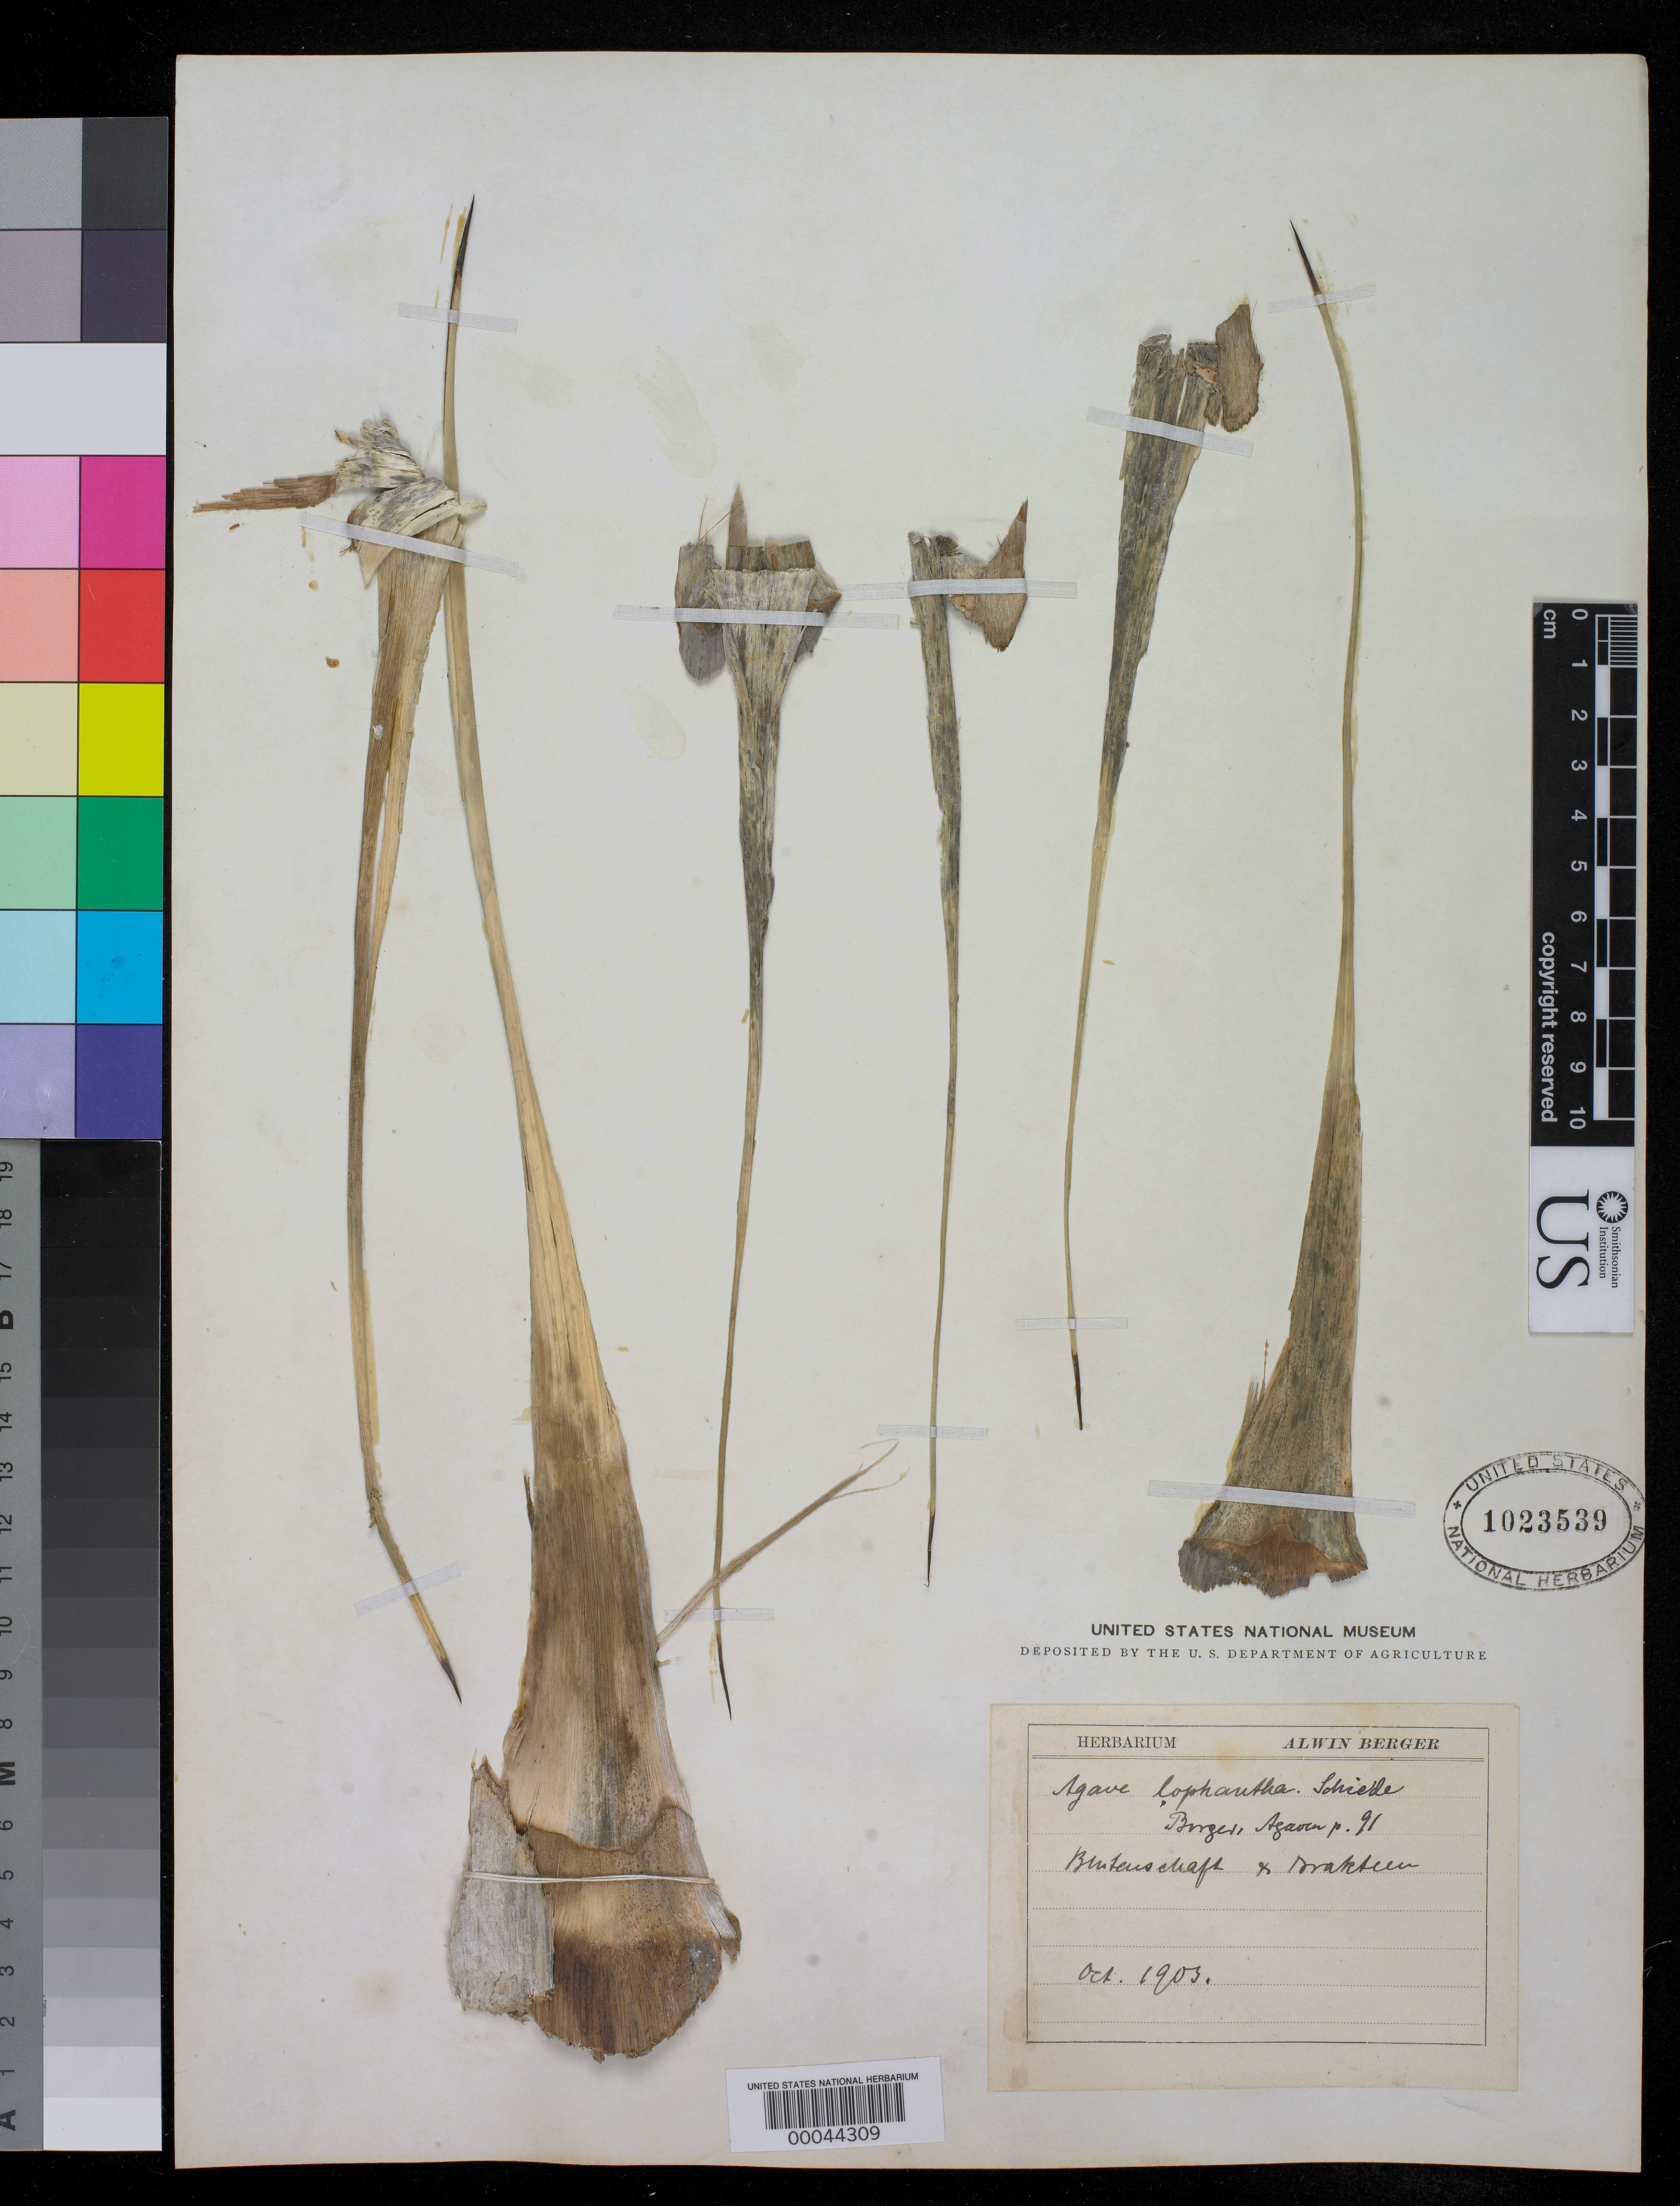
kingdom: Plantae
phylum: Tracheophyta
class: Liliopsida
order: Asparagales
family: Asparagaceae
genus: Agave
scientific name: Agave lophantha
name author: Schiede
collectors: ex herb. A. Berger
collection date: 1909-06-02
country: Mexico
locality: Cultivated at La Mortola, Italy.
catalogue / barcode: US 1023539